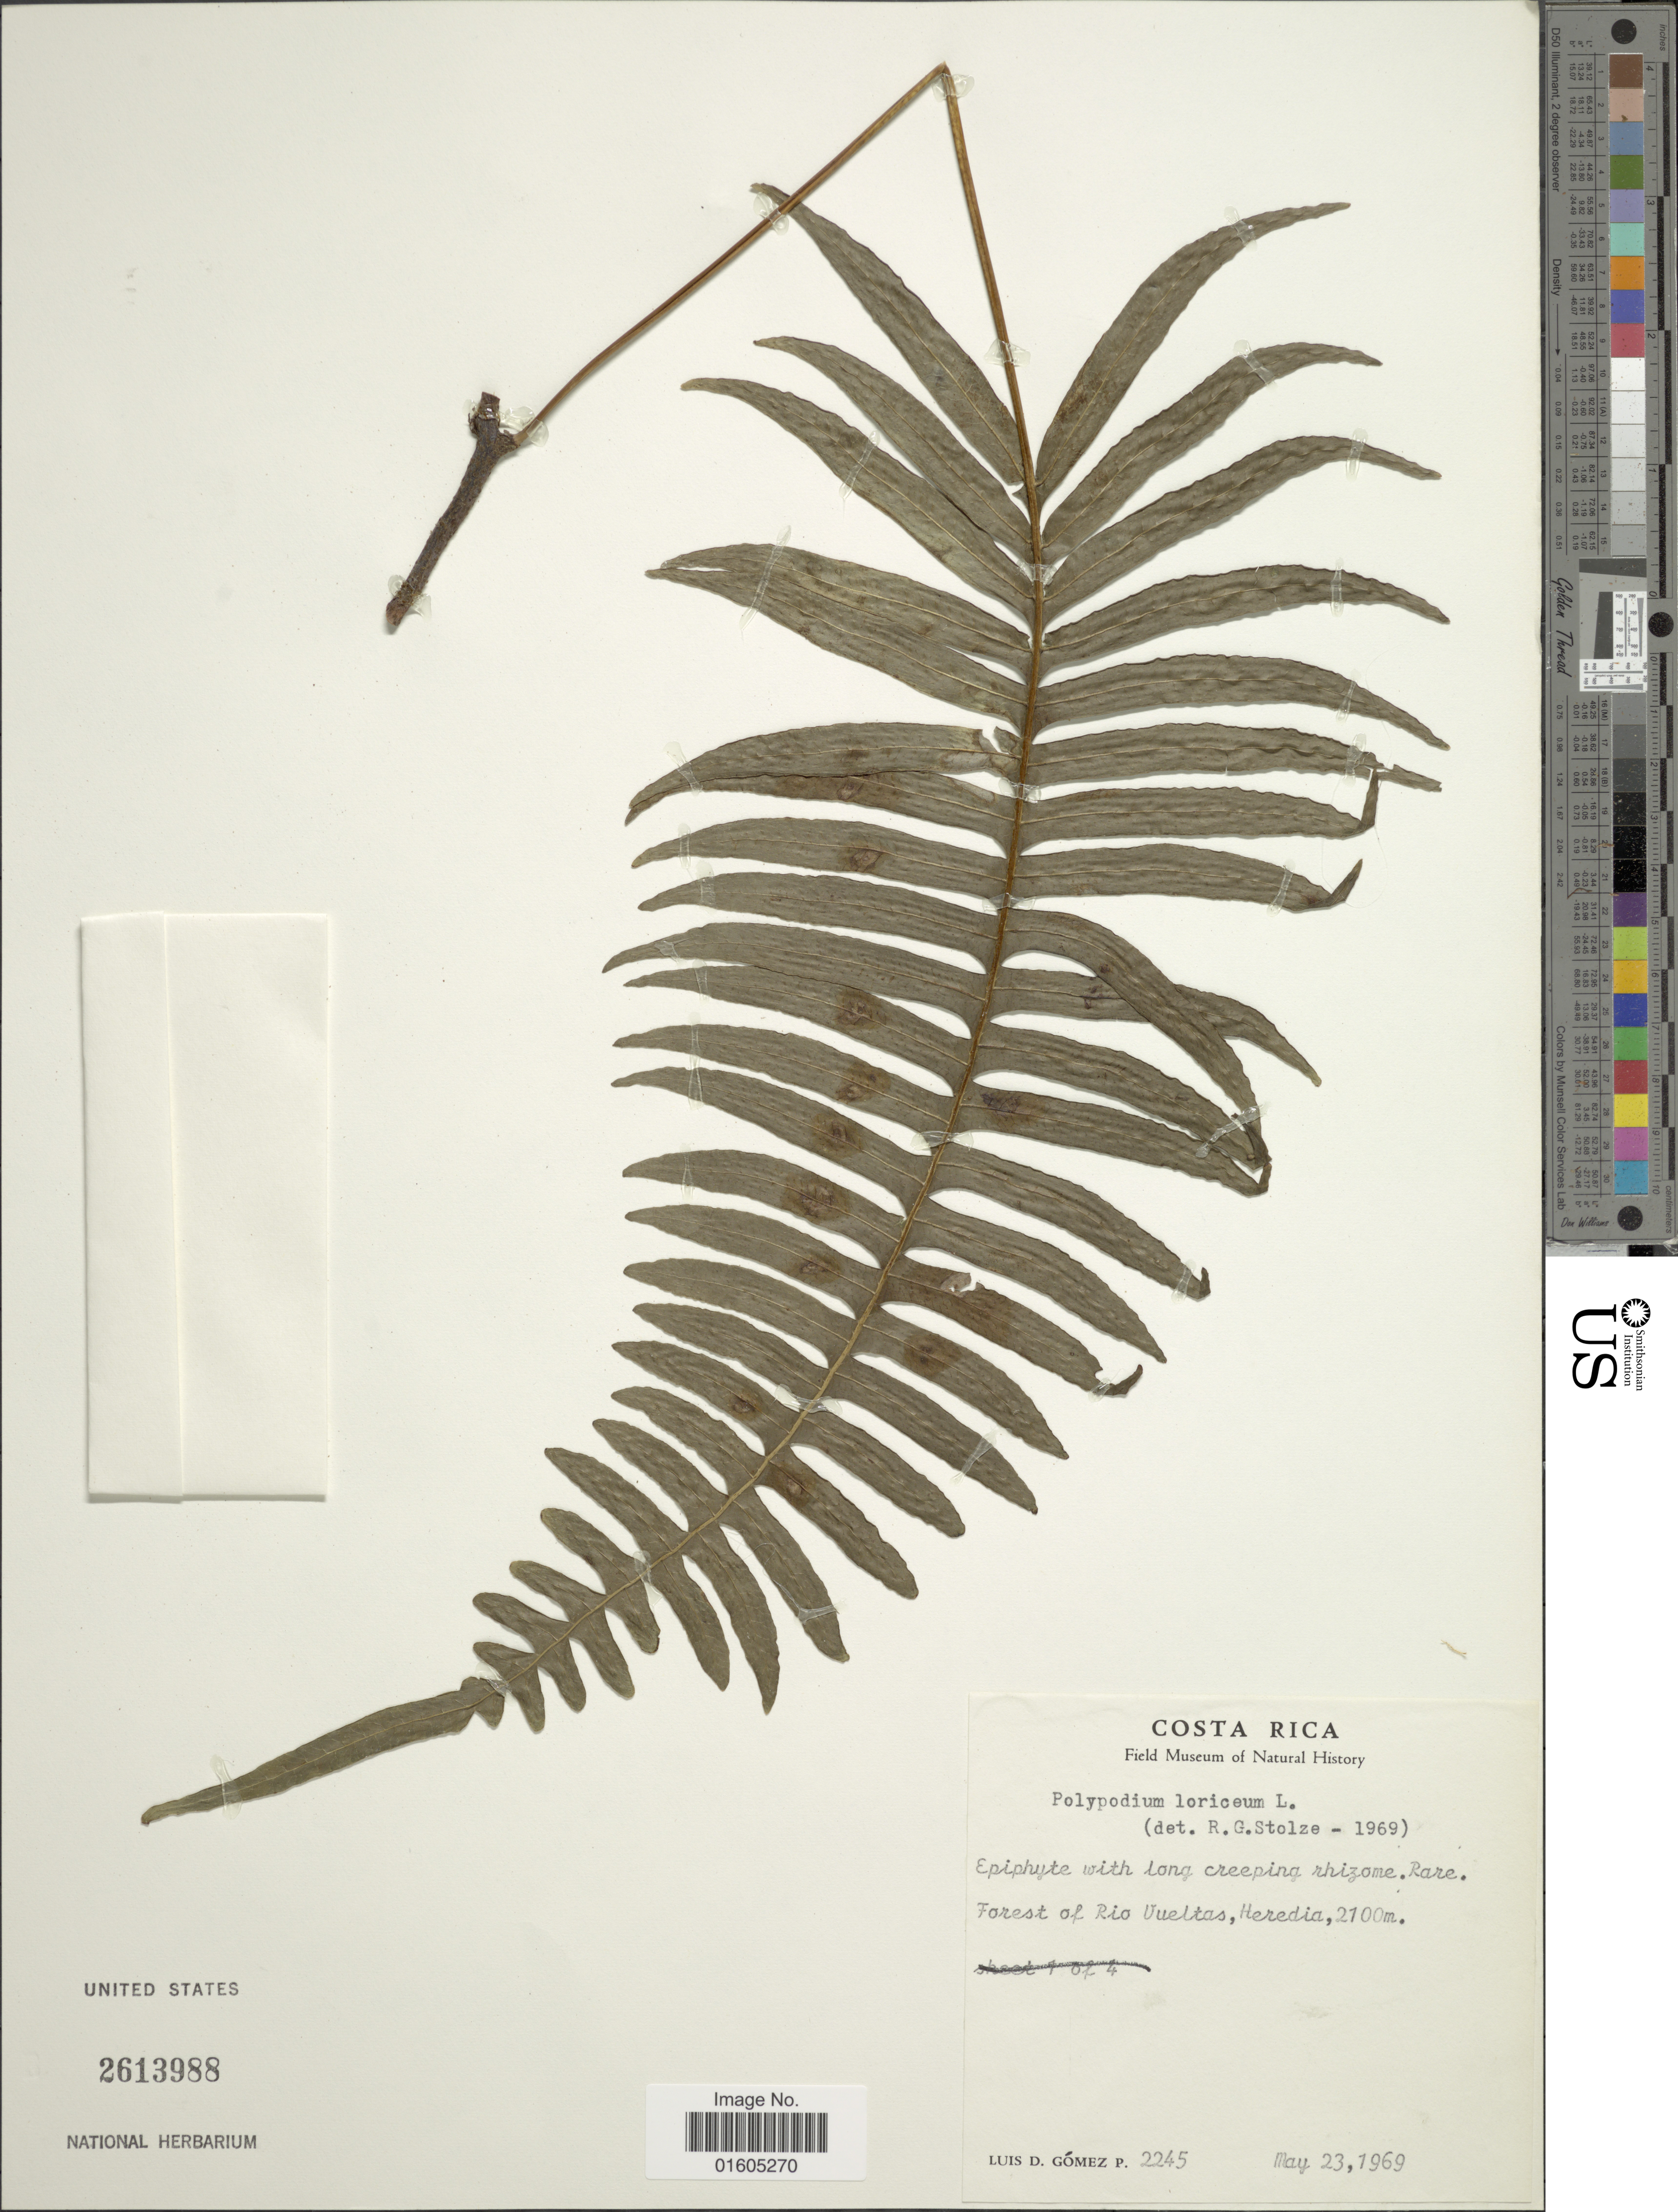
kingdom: Plantae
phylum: Tracheophyta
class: Polypodiopsida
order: Polypodiales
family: Polypodiaceae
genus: Serpocaulon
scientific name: Serpocaulon loriceum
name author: (L.) A.R. Sm.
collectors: L. D. Gómez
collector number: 2245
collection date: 1969-05-23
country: Costa Rica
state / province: Heredia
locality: Costa Rica. Forest of Rioo Vueltas, Heredia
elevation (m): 2100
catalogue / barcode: US 2613988